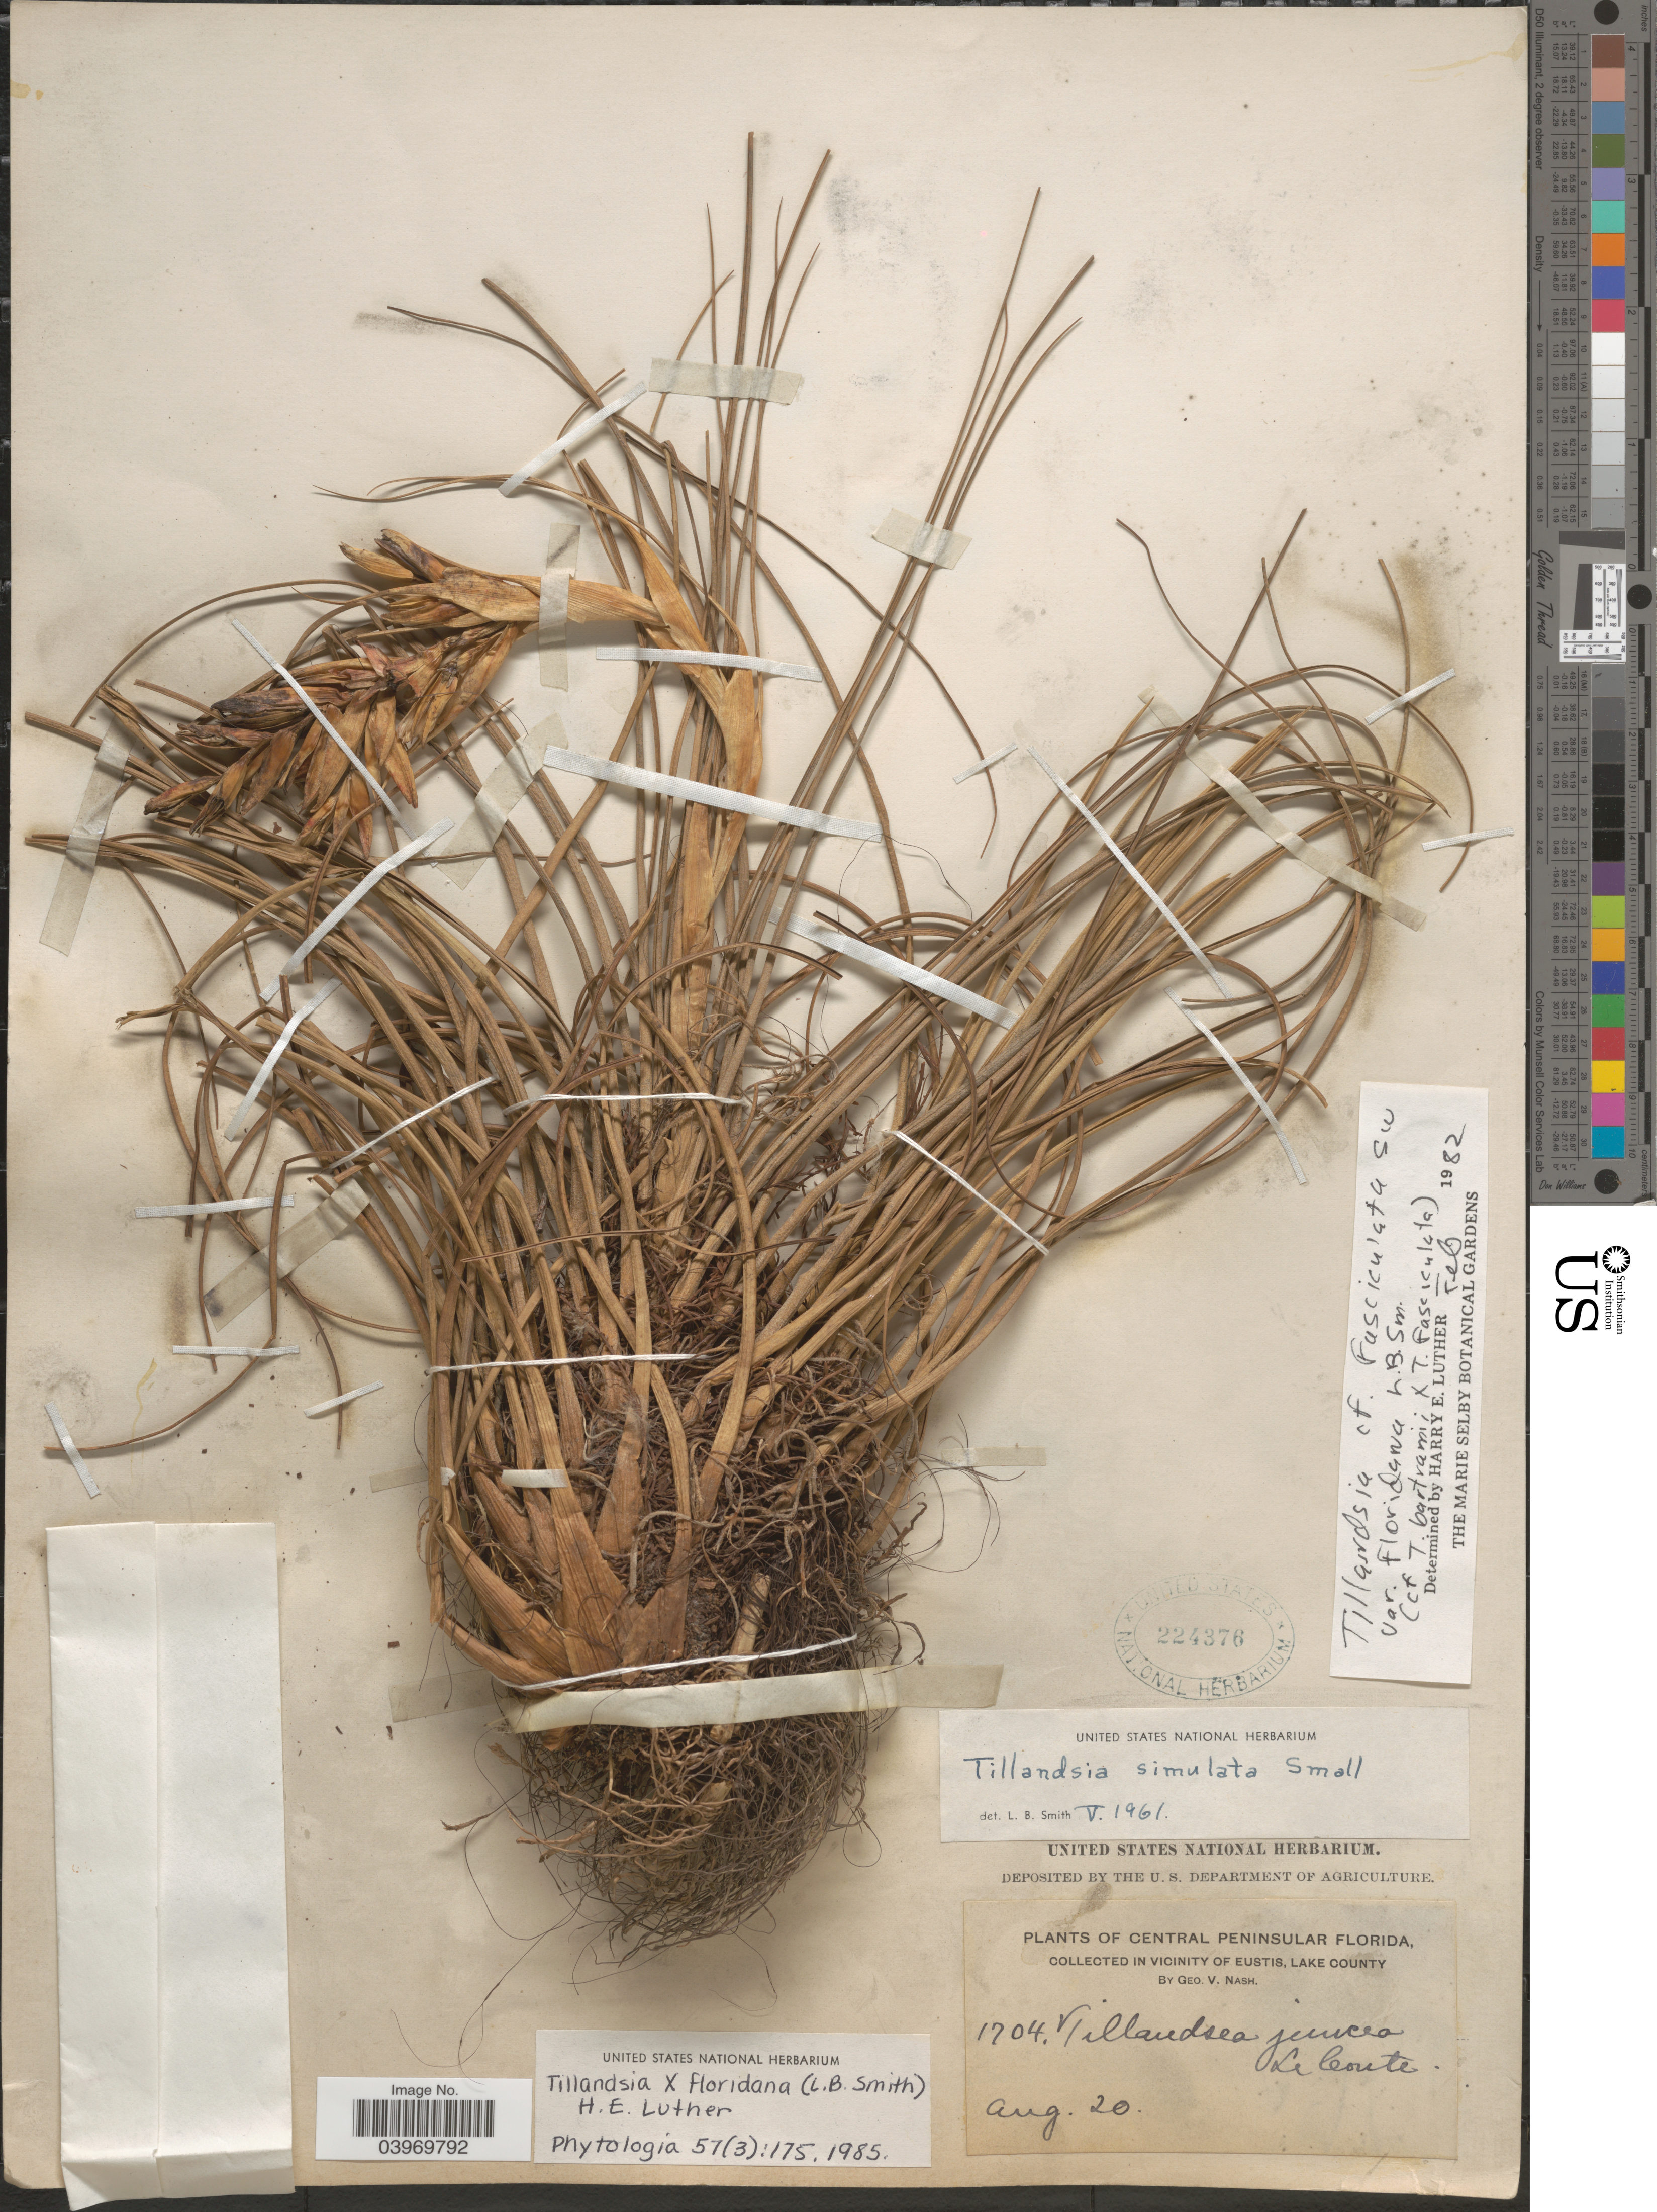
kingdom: Plantae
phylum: Tracheophyta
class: Liliopsida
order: Poales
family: Bromeliaceae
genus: Tillandsia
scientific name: Tillandsia floridana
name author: (L.B. Sm.) H. Luther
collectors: G. V. Nash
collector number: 1704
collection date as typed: Transcribed d/m/y: /8/20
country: United States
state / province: Florida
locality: Central Peninsular Florida, in vicinity of Eustis, Lake County.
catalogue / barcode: US 224376